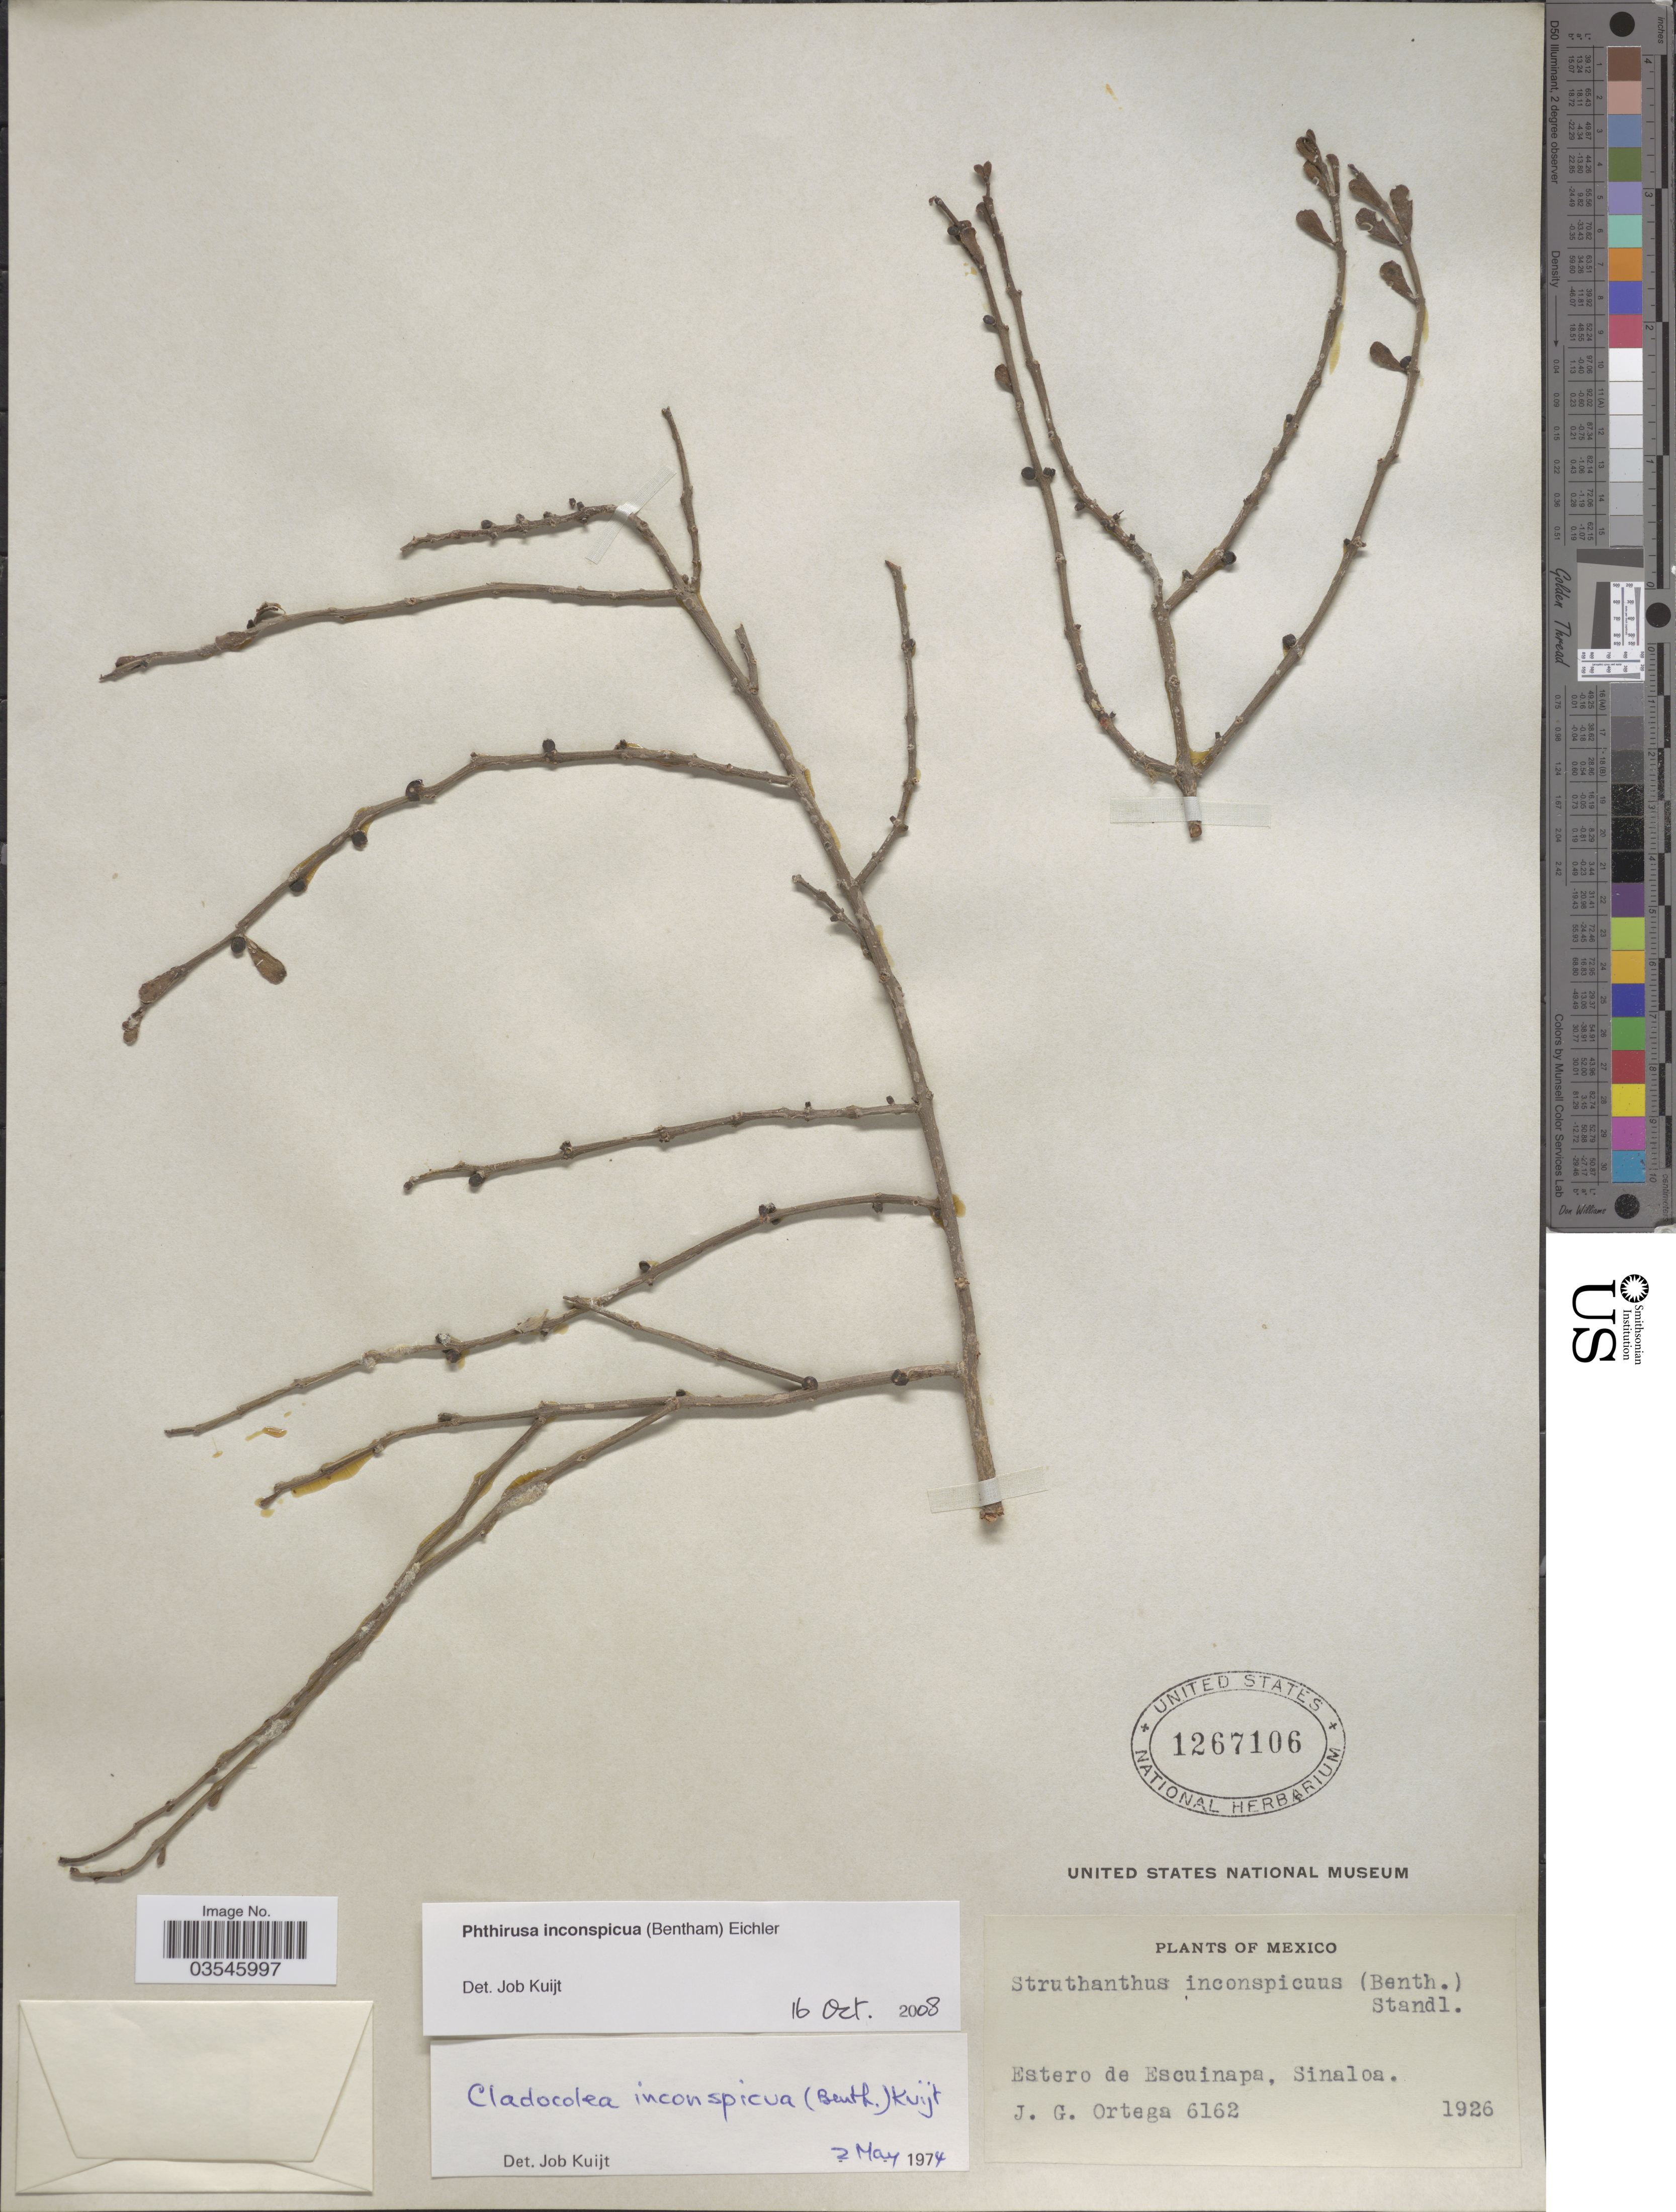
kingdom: Plantae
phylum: Tracheophyta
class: Magnoliopsida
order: Santalales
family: Loranthaceae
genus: Phthirusa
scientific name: Phthirusa inconspicua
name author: (Benth.) Eichler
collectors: J. Ortega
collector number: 6162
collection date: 1926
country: Mexico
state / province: Sinaloa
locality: Estero de Escuinapa.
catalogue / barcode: US 1267106